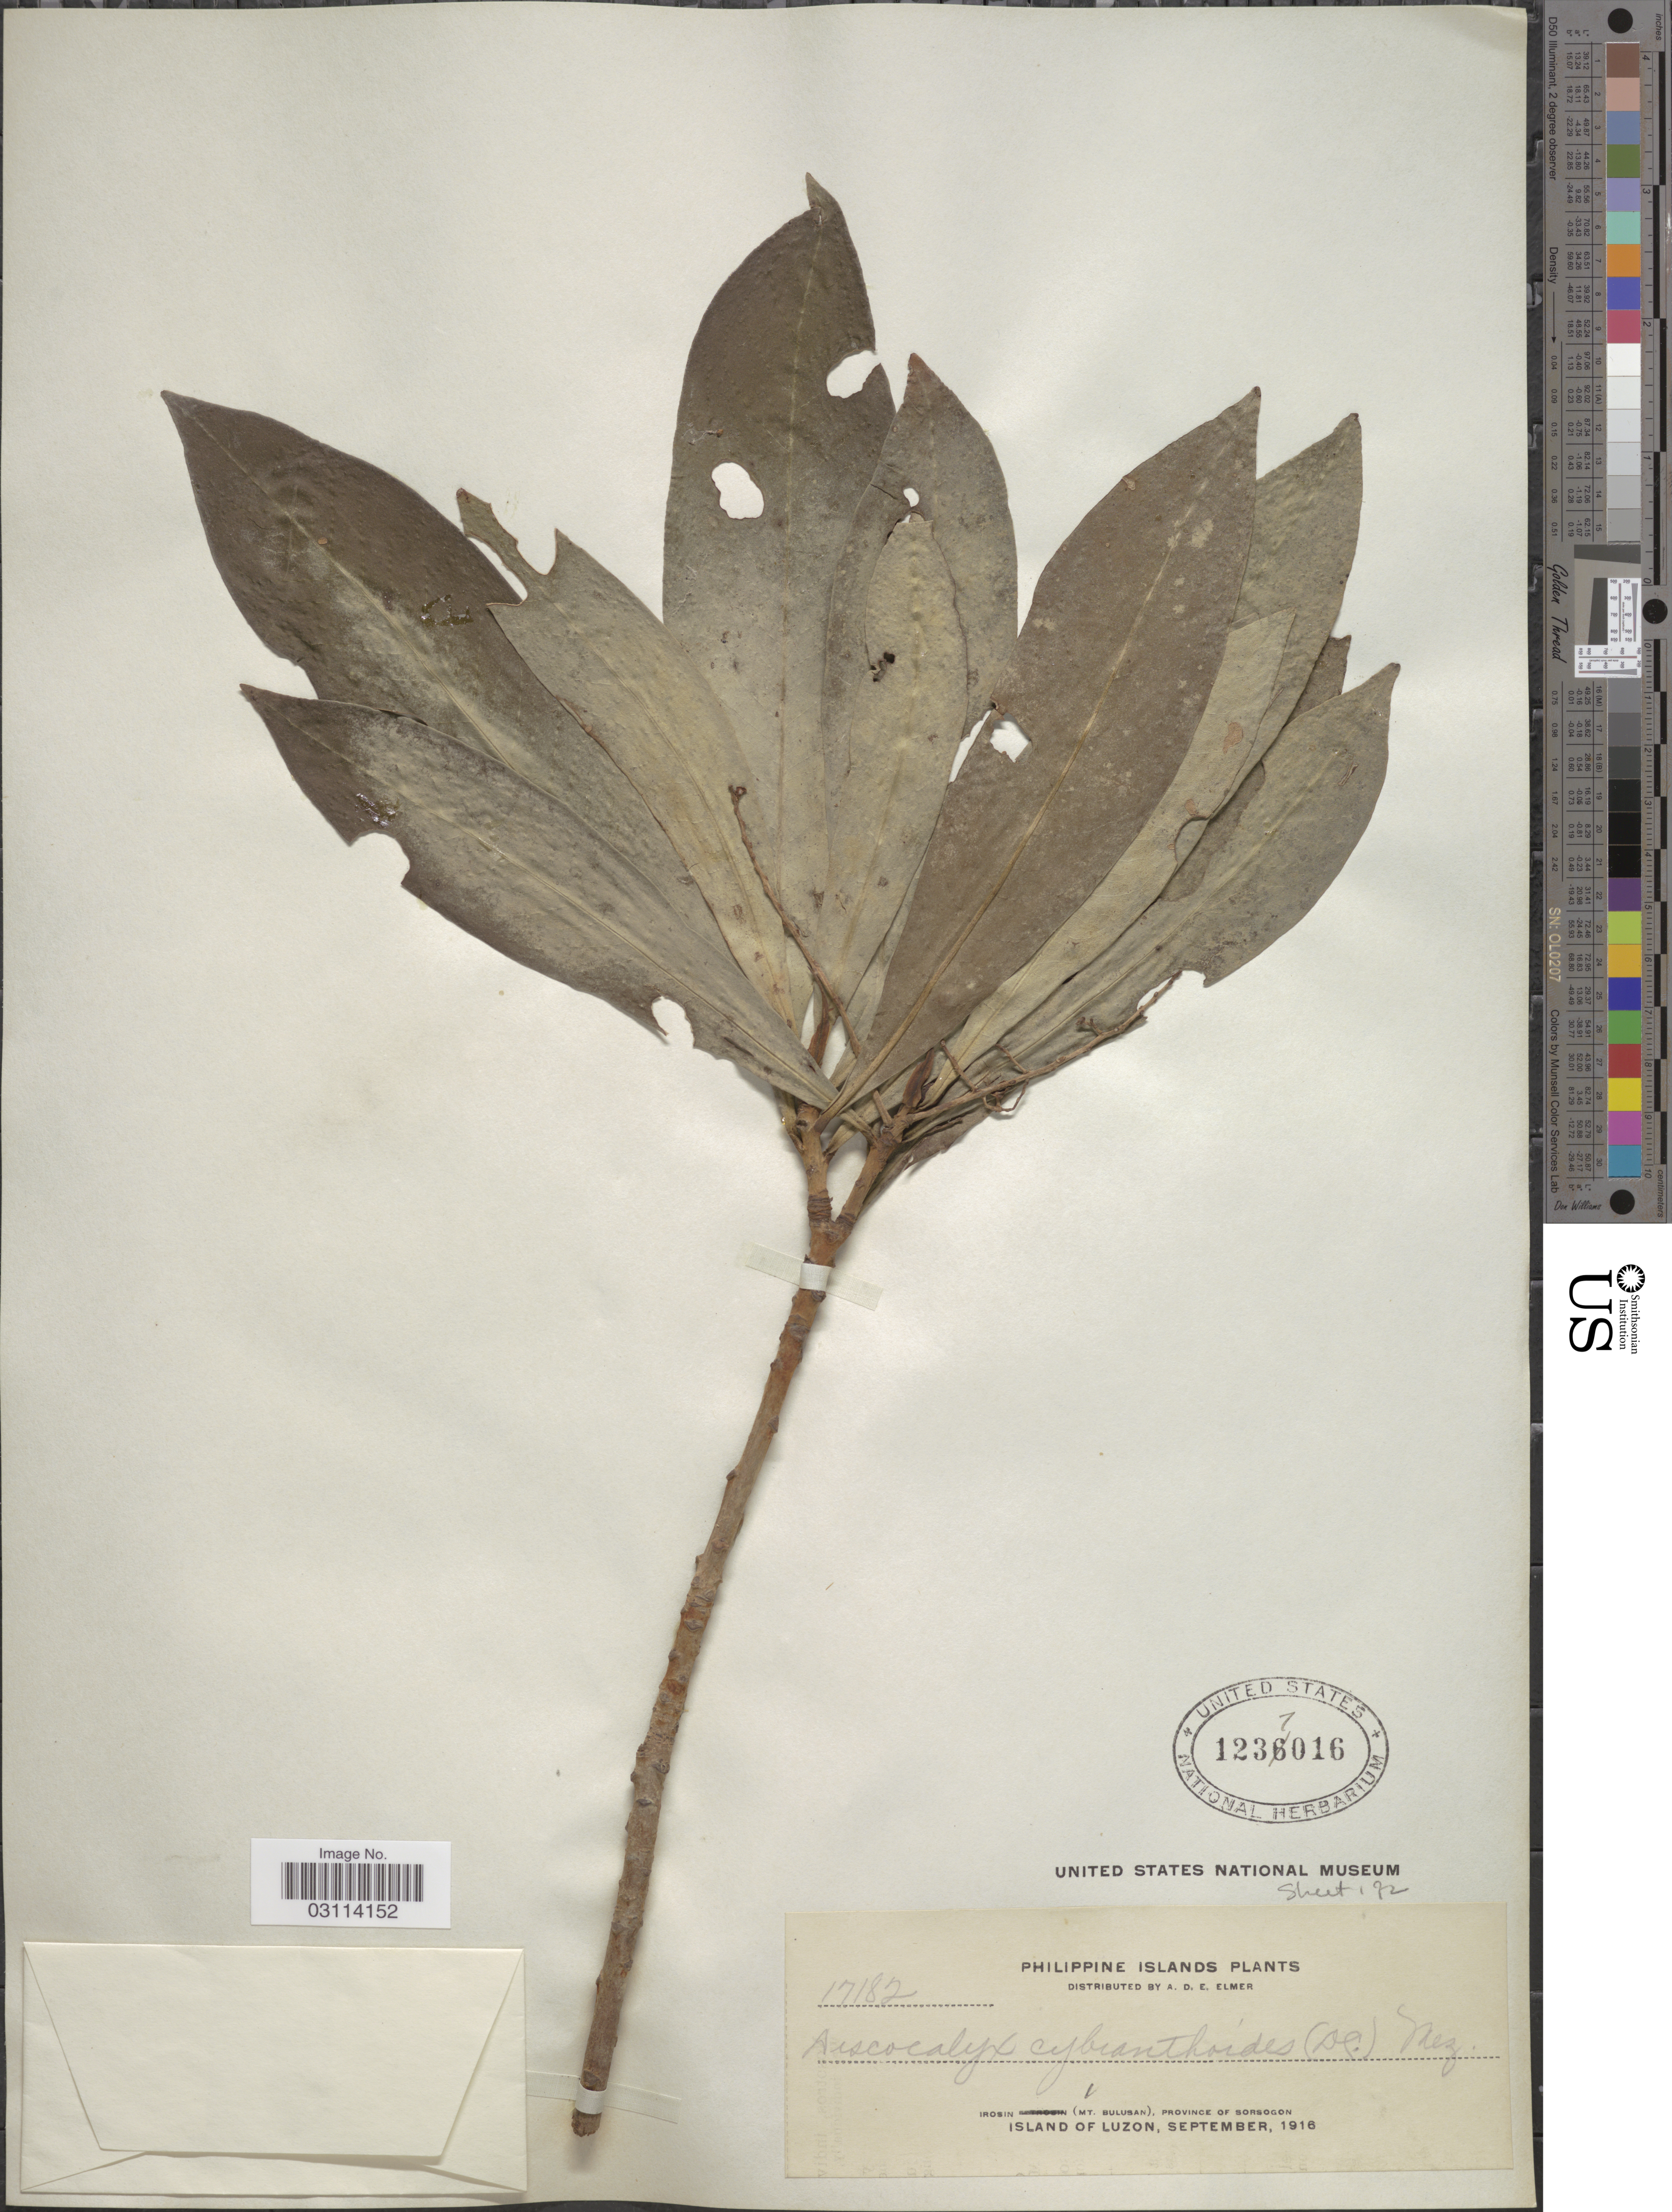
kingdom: Plantae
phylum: Tracheophyta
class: Magnoliopsida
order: Ericales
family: Primulaceae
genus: Discocalyx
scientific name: Discocalyx cybianthoides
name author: (A. DC.) Mez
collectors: A. D. E. Elmer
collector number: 17182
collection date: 1916-09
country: Philippines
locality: Irosin (Mt. Bulusan), Province of Sorsogon, Island of Luzon.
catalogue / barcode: US 1237016